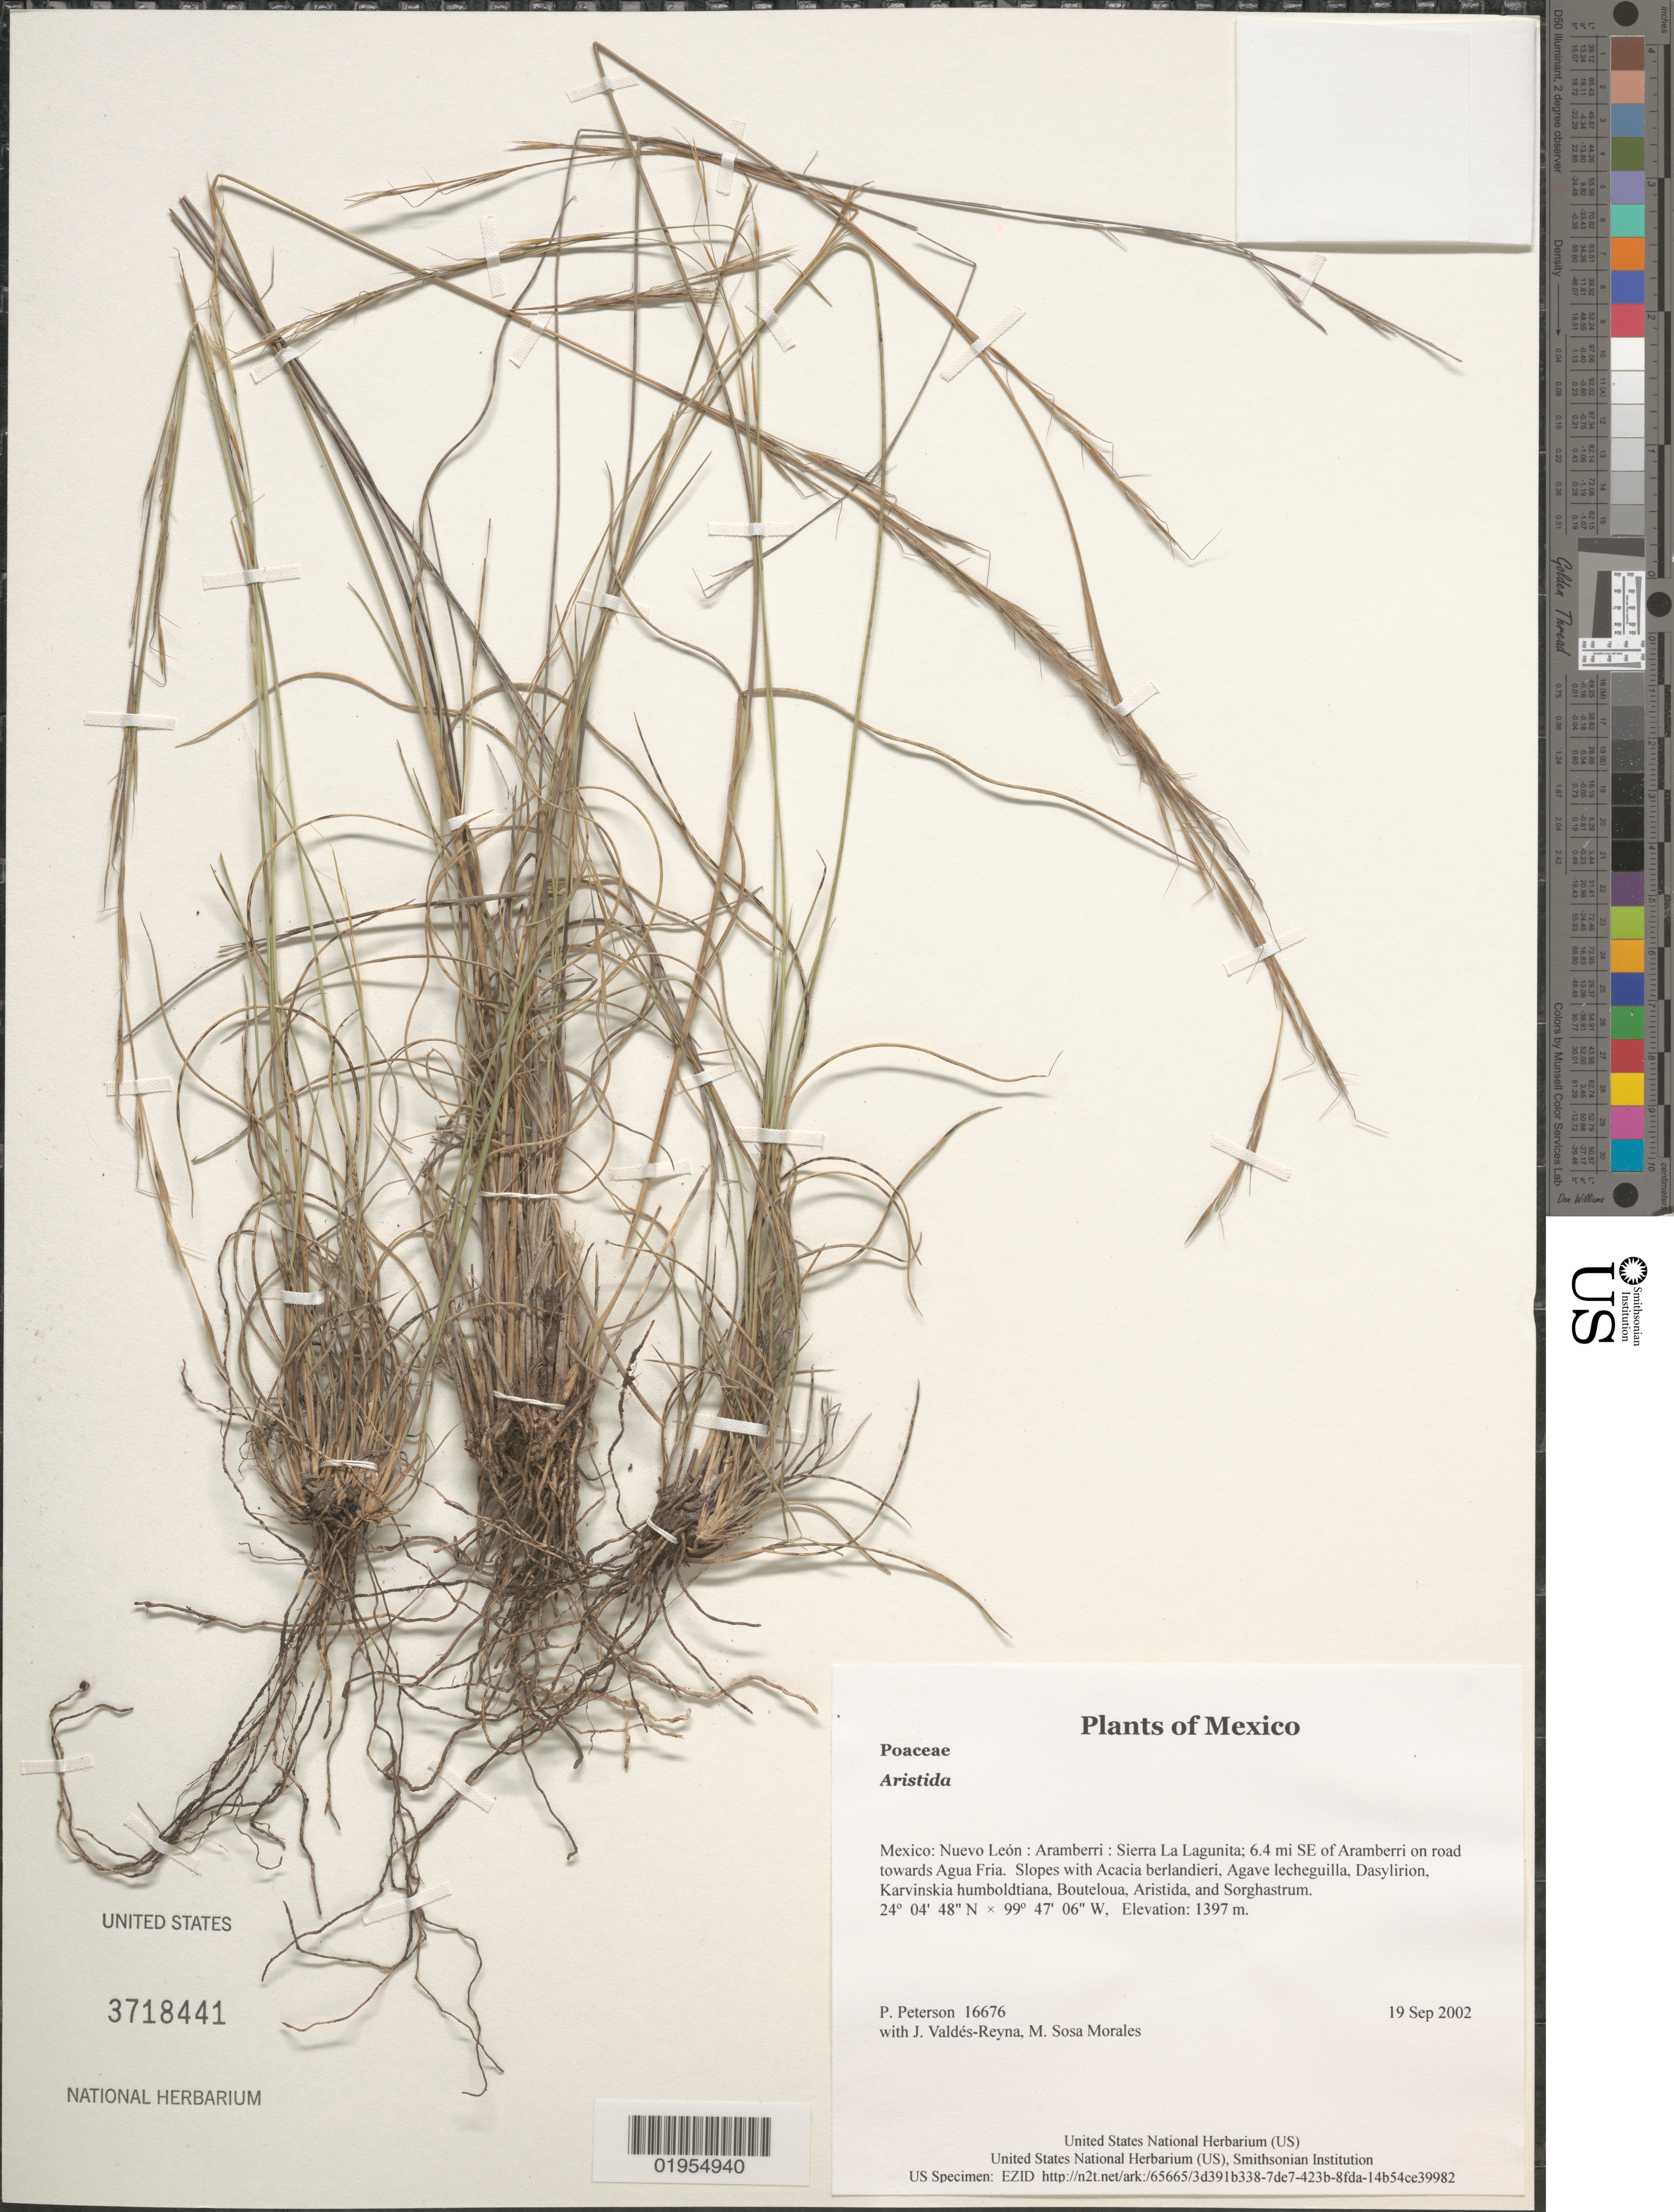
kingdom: Plantae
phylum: Tracheophyta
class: Liliopsida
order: Poales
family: Poaceae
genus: Aristida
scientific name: Aristida sp.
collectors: P. M. Peterson, J. Valdés-Reyna & M. Sosa Morales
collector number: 16676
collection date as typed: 19 Sep 2002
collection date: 2002-09-19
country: Mexico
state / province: Nuevo León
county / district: Aramberri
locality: Sierra La Lagunita; 6.4 mi SE of Aramberri on road towards Agua Fria. Slopes with Acacia berlandieri, Agave lecheguilla, Dasylirion, Karvinskia humboldtiana, Bouteloua, Aristida, and Sorghastrum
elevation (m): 1397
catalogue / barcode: US 3718441